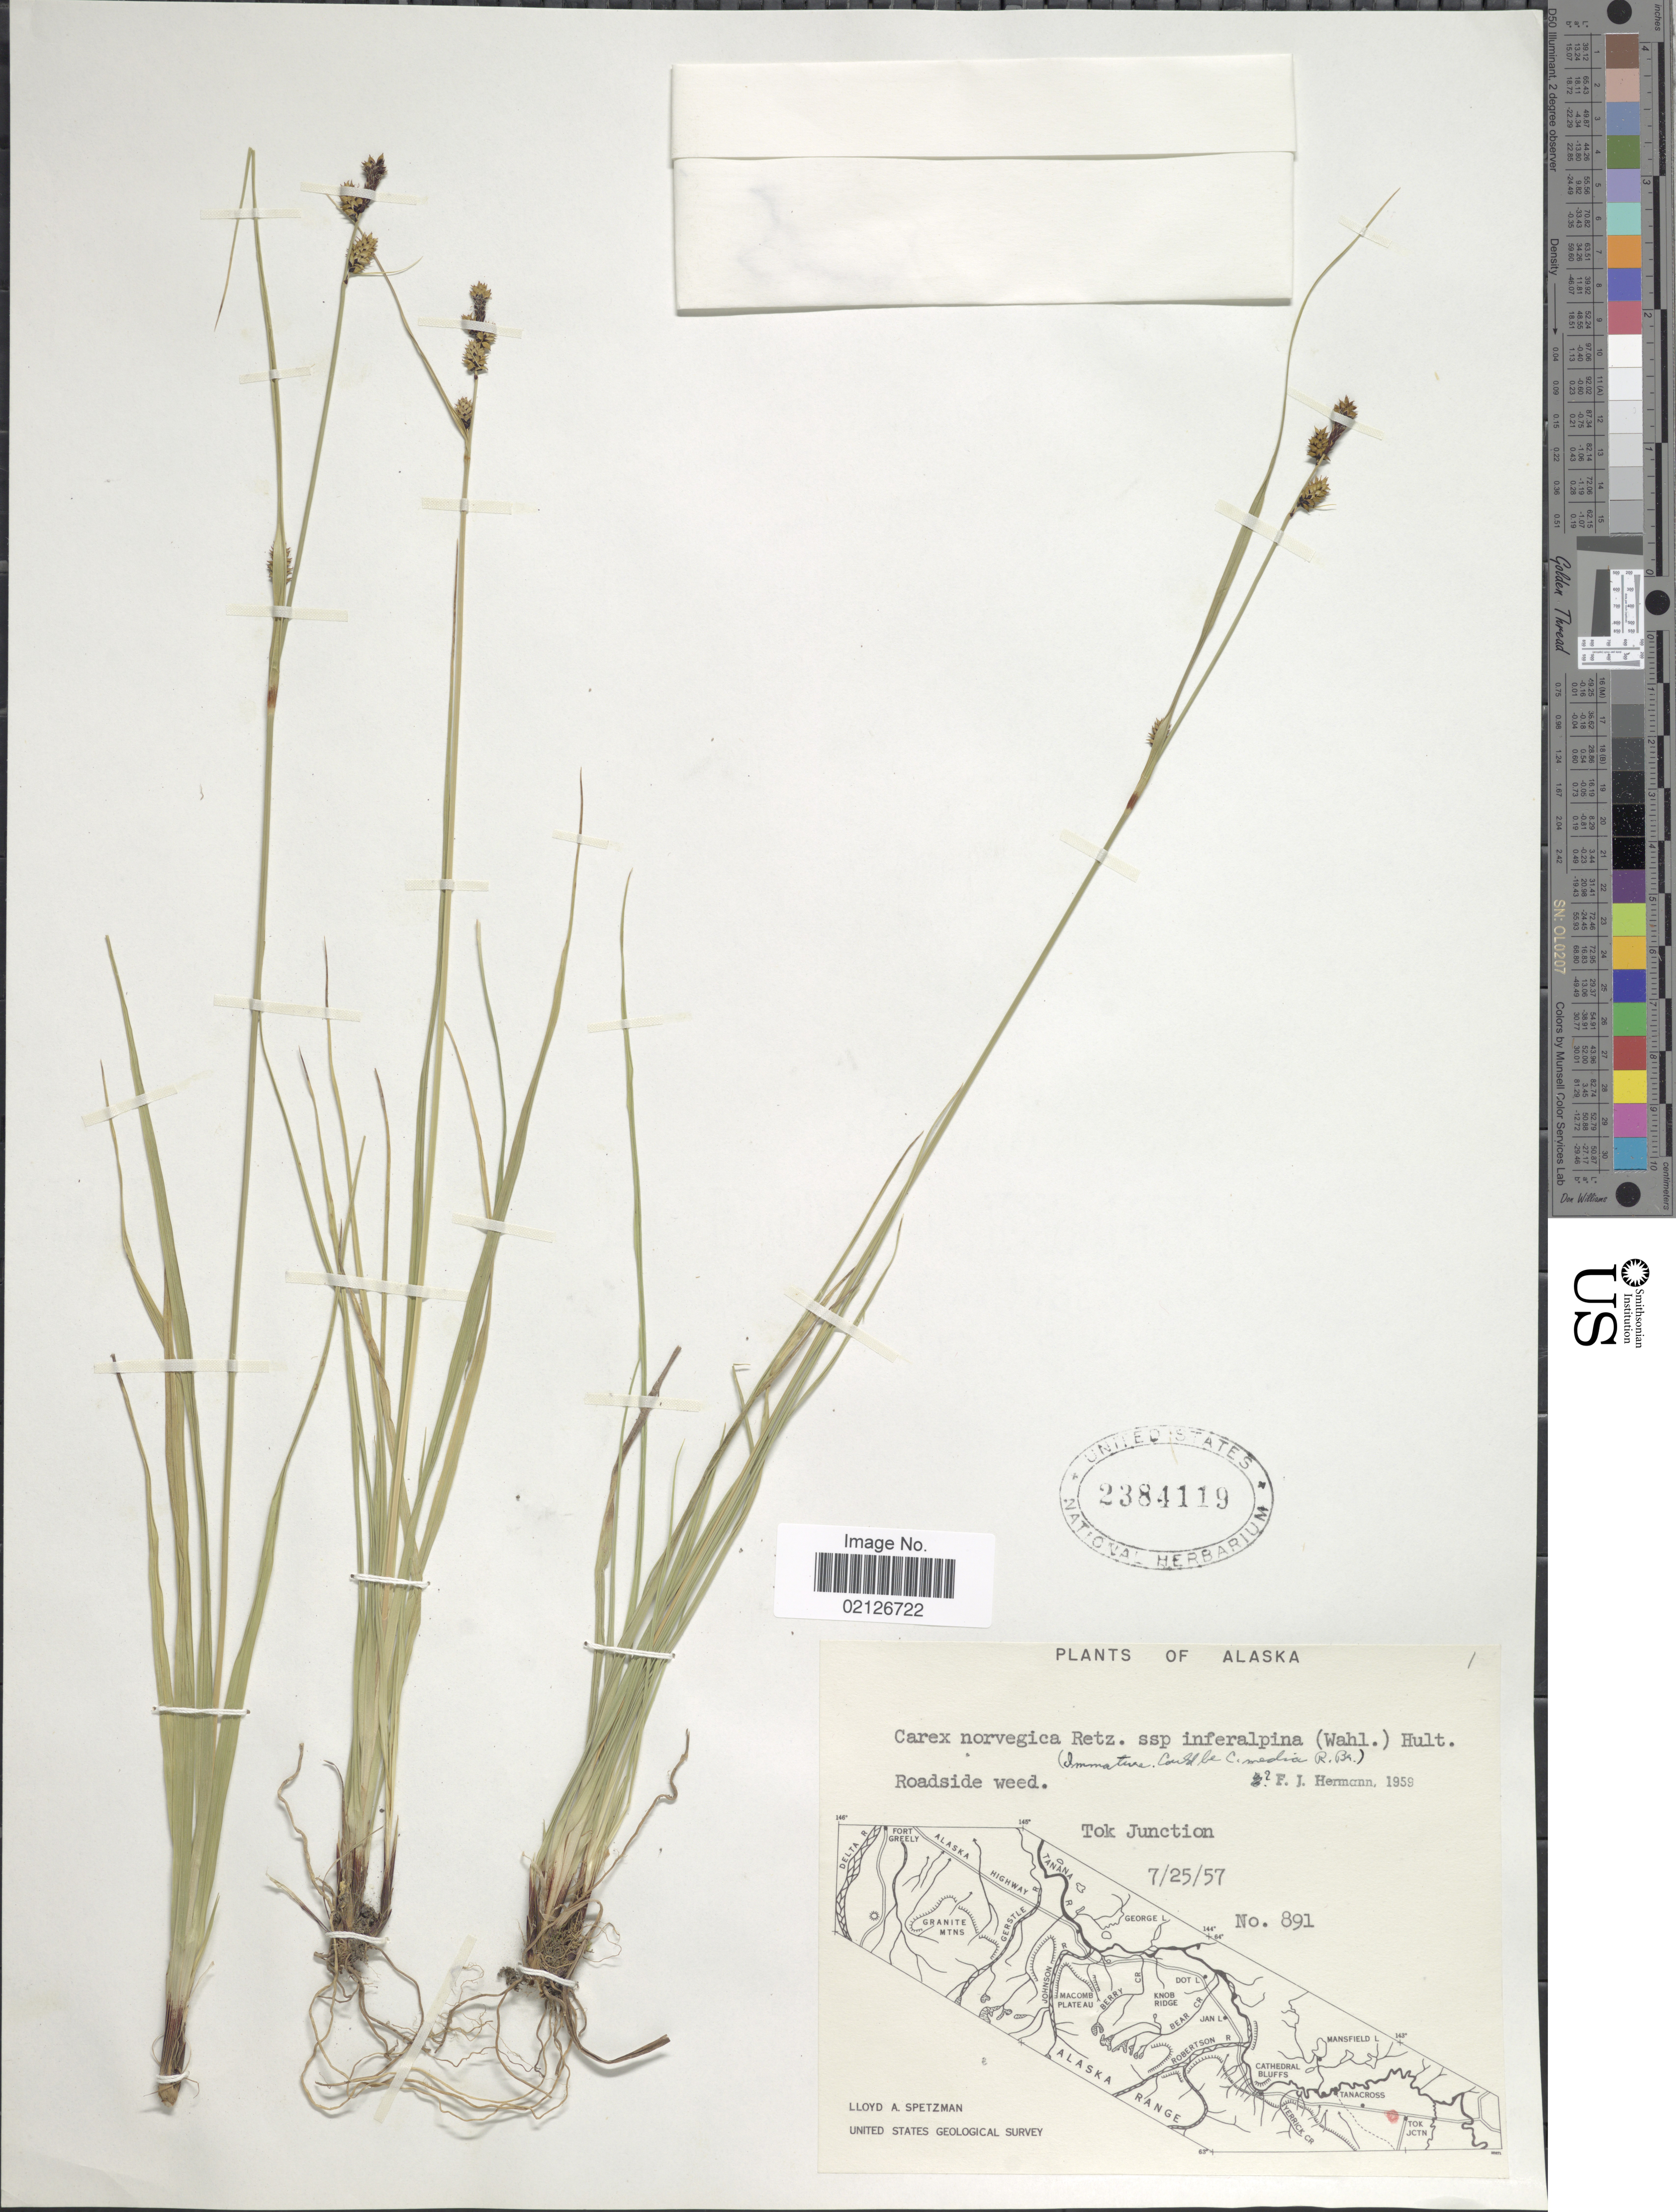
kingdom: Plantae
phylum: Tracheophyta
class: Liliopsida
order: Poales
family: Cyperaceae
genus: Carex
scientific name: Carex norvegica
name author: Retz.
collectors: L. Spetzman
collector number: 891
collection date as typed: Transcribed d/m/y: 25/7/57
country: United States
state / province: Alaska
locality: Roadside weed, Tok Junction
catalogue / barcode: US 2384119